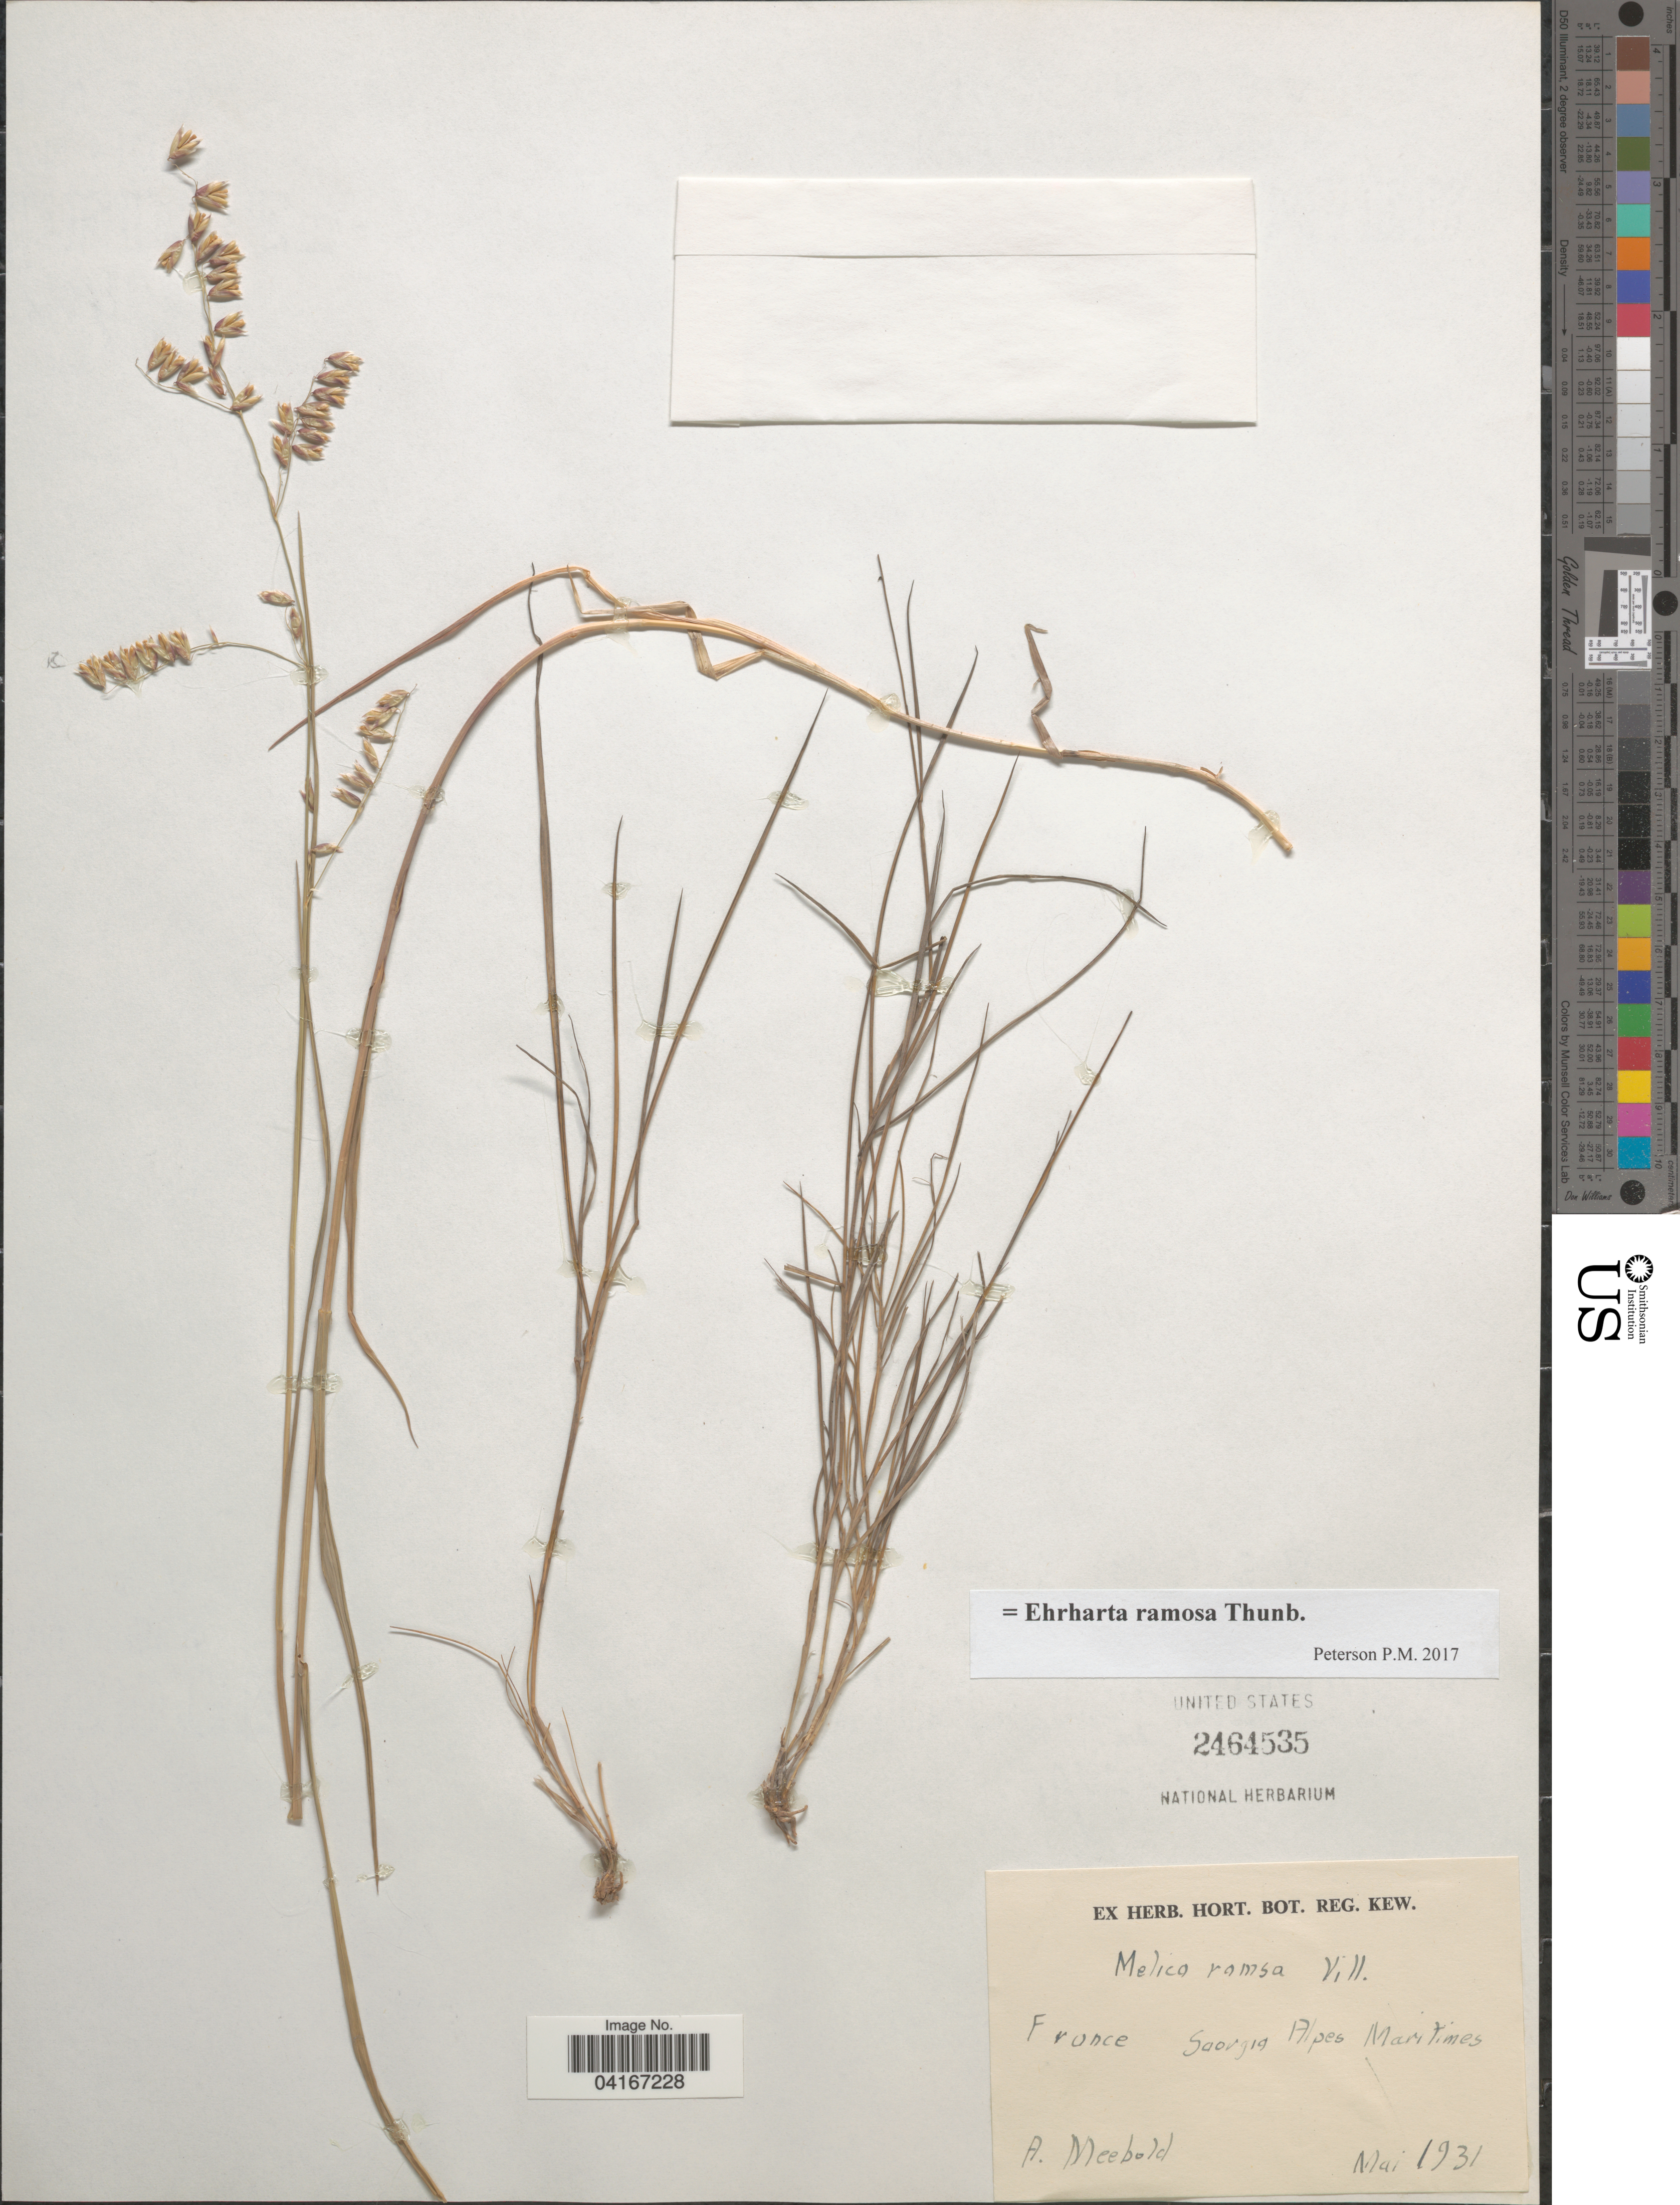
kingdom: Plantae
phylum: Tracheophyta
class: Liliopsida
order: Poales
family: Poaceae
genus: Ehrharta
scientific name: Ehrharta ramosa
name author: Willd. ex Nees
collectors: A. Meebold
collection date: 1931-05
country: France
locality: Saorgia Alpes Maritimes.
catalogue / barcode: US 2464535